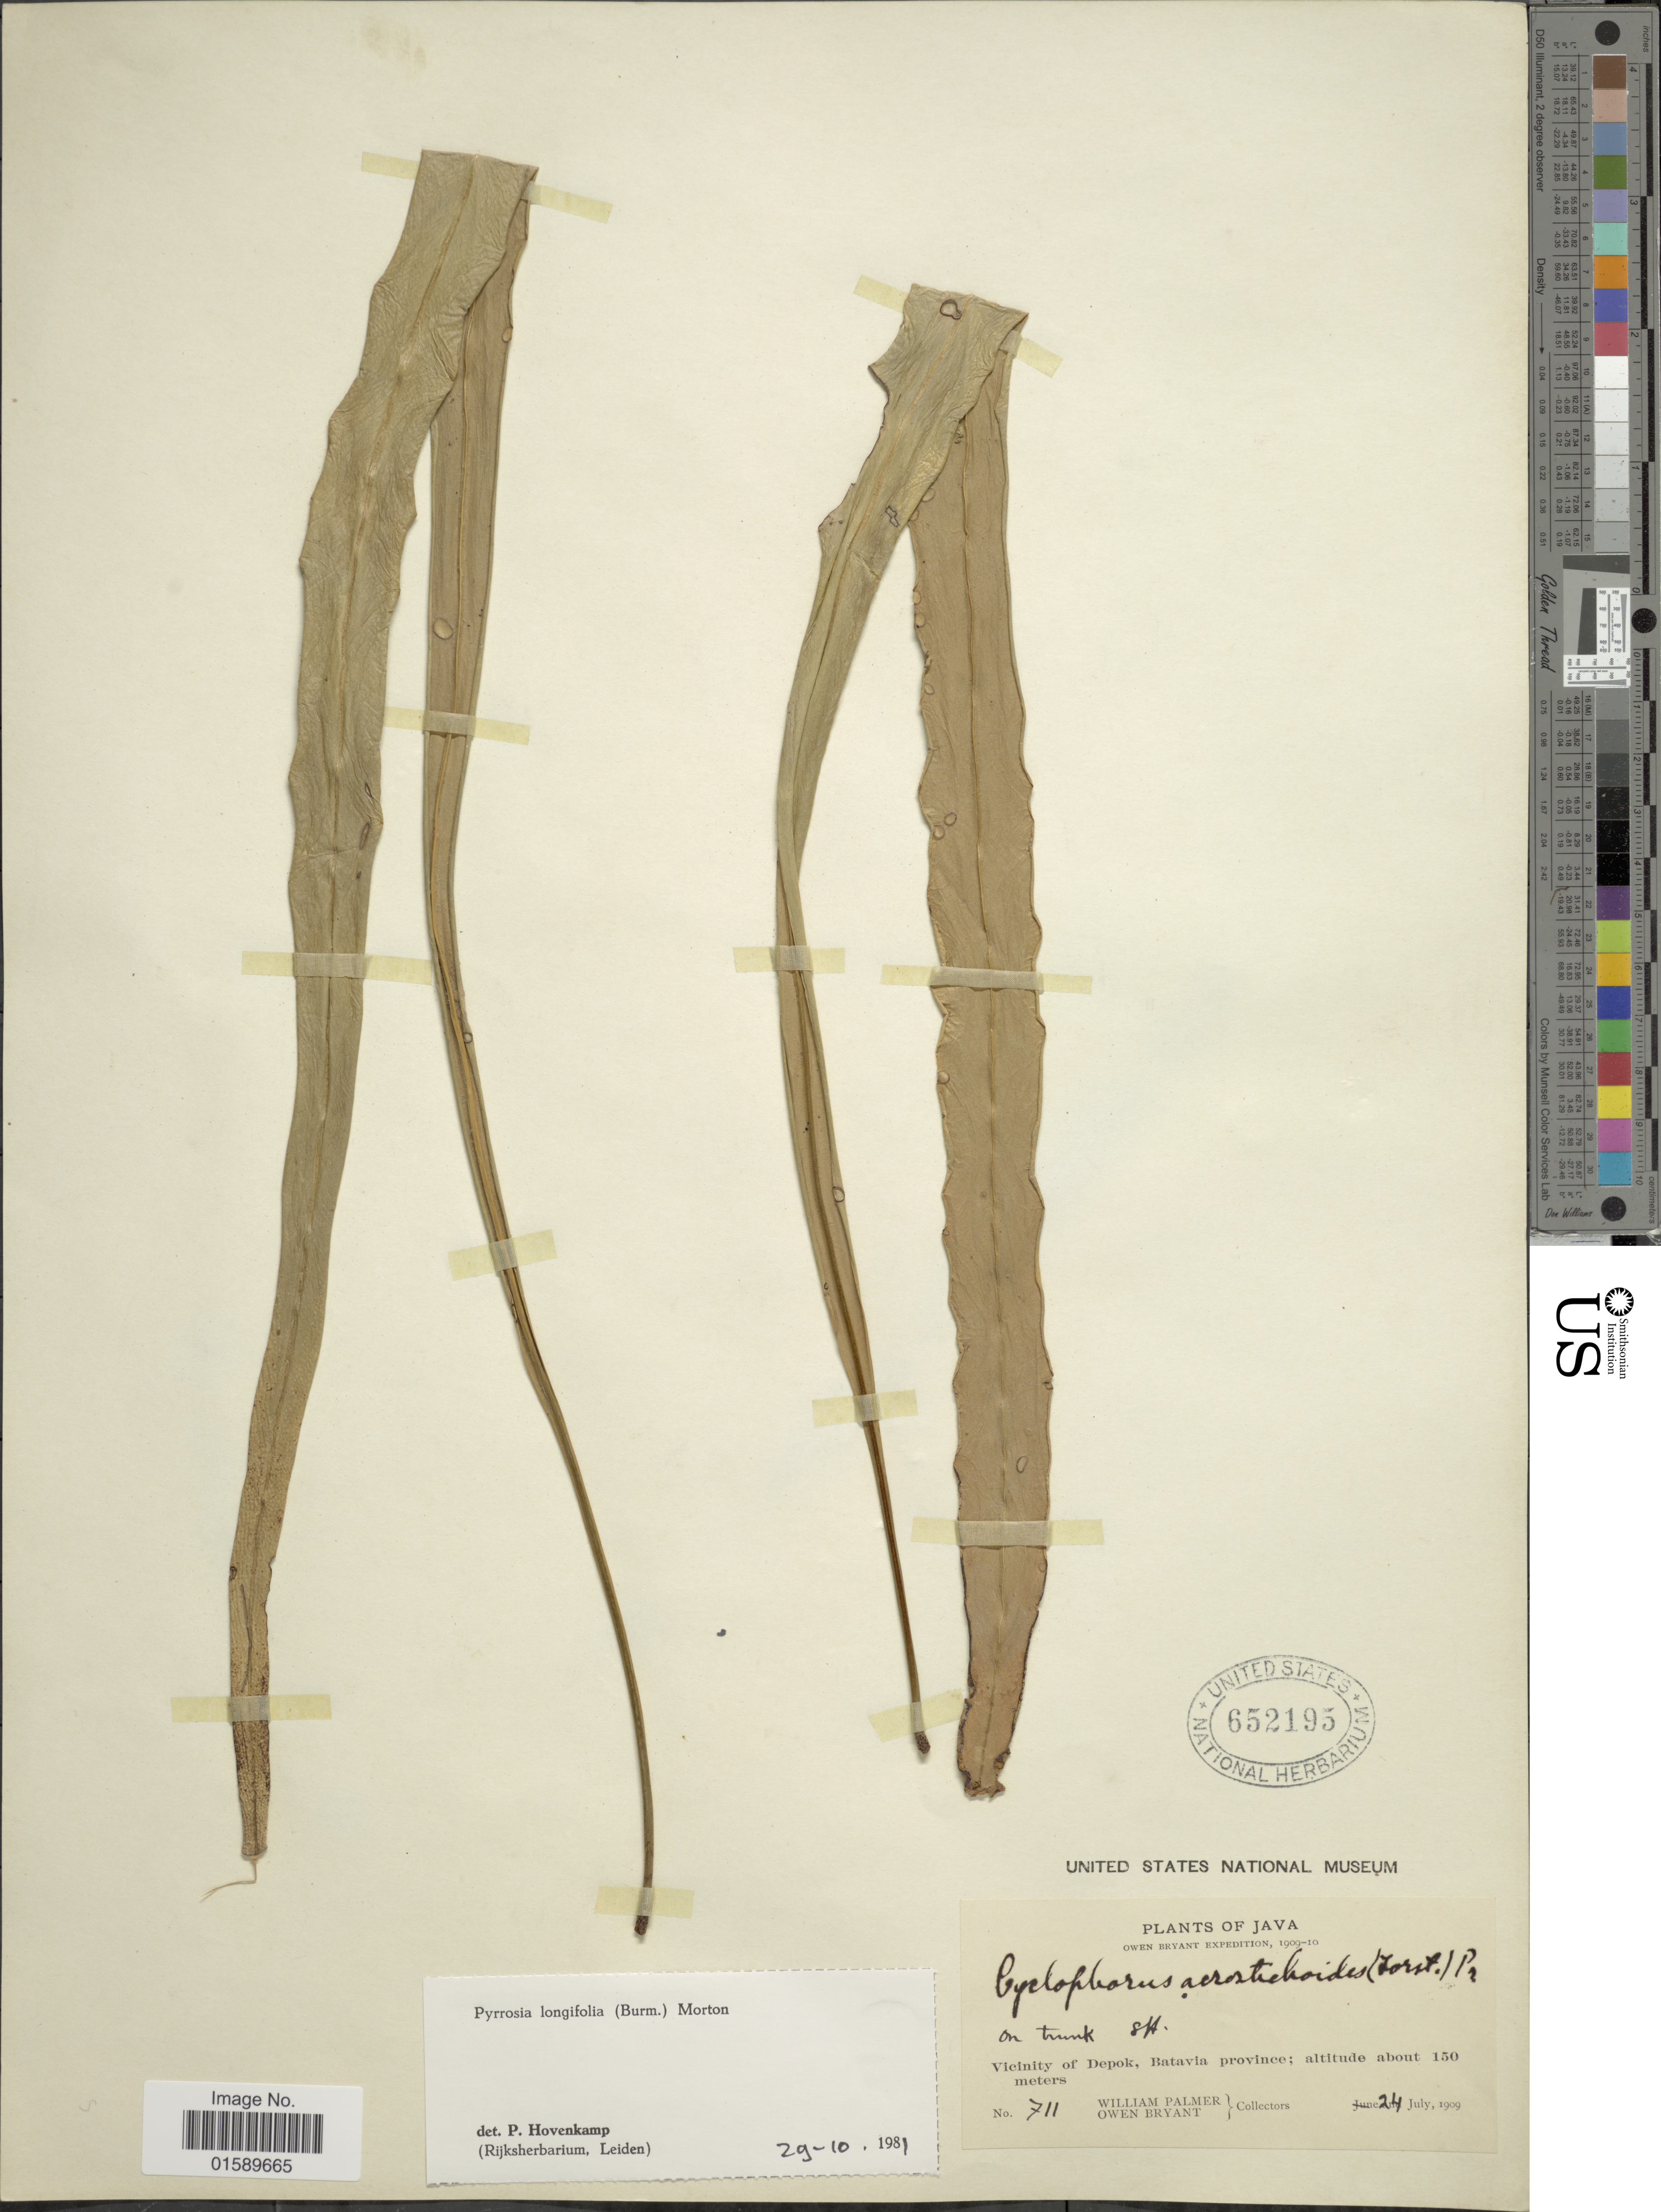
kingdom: Plantae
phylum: Tracheophyta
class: Polypodiopsida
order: Polypodiales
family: Polypodiaceae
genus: Pyrrosia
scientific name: Pyrrosia longifolia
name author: (Burm. f.) C.V. Morton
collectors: W. Palmer & O. Bryant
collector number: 711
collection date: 1909-07-24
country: Indonesia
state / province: Java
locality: Java, Vicinity of Depok, Batavia province.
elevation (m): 150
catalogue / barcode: US 652195